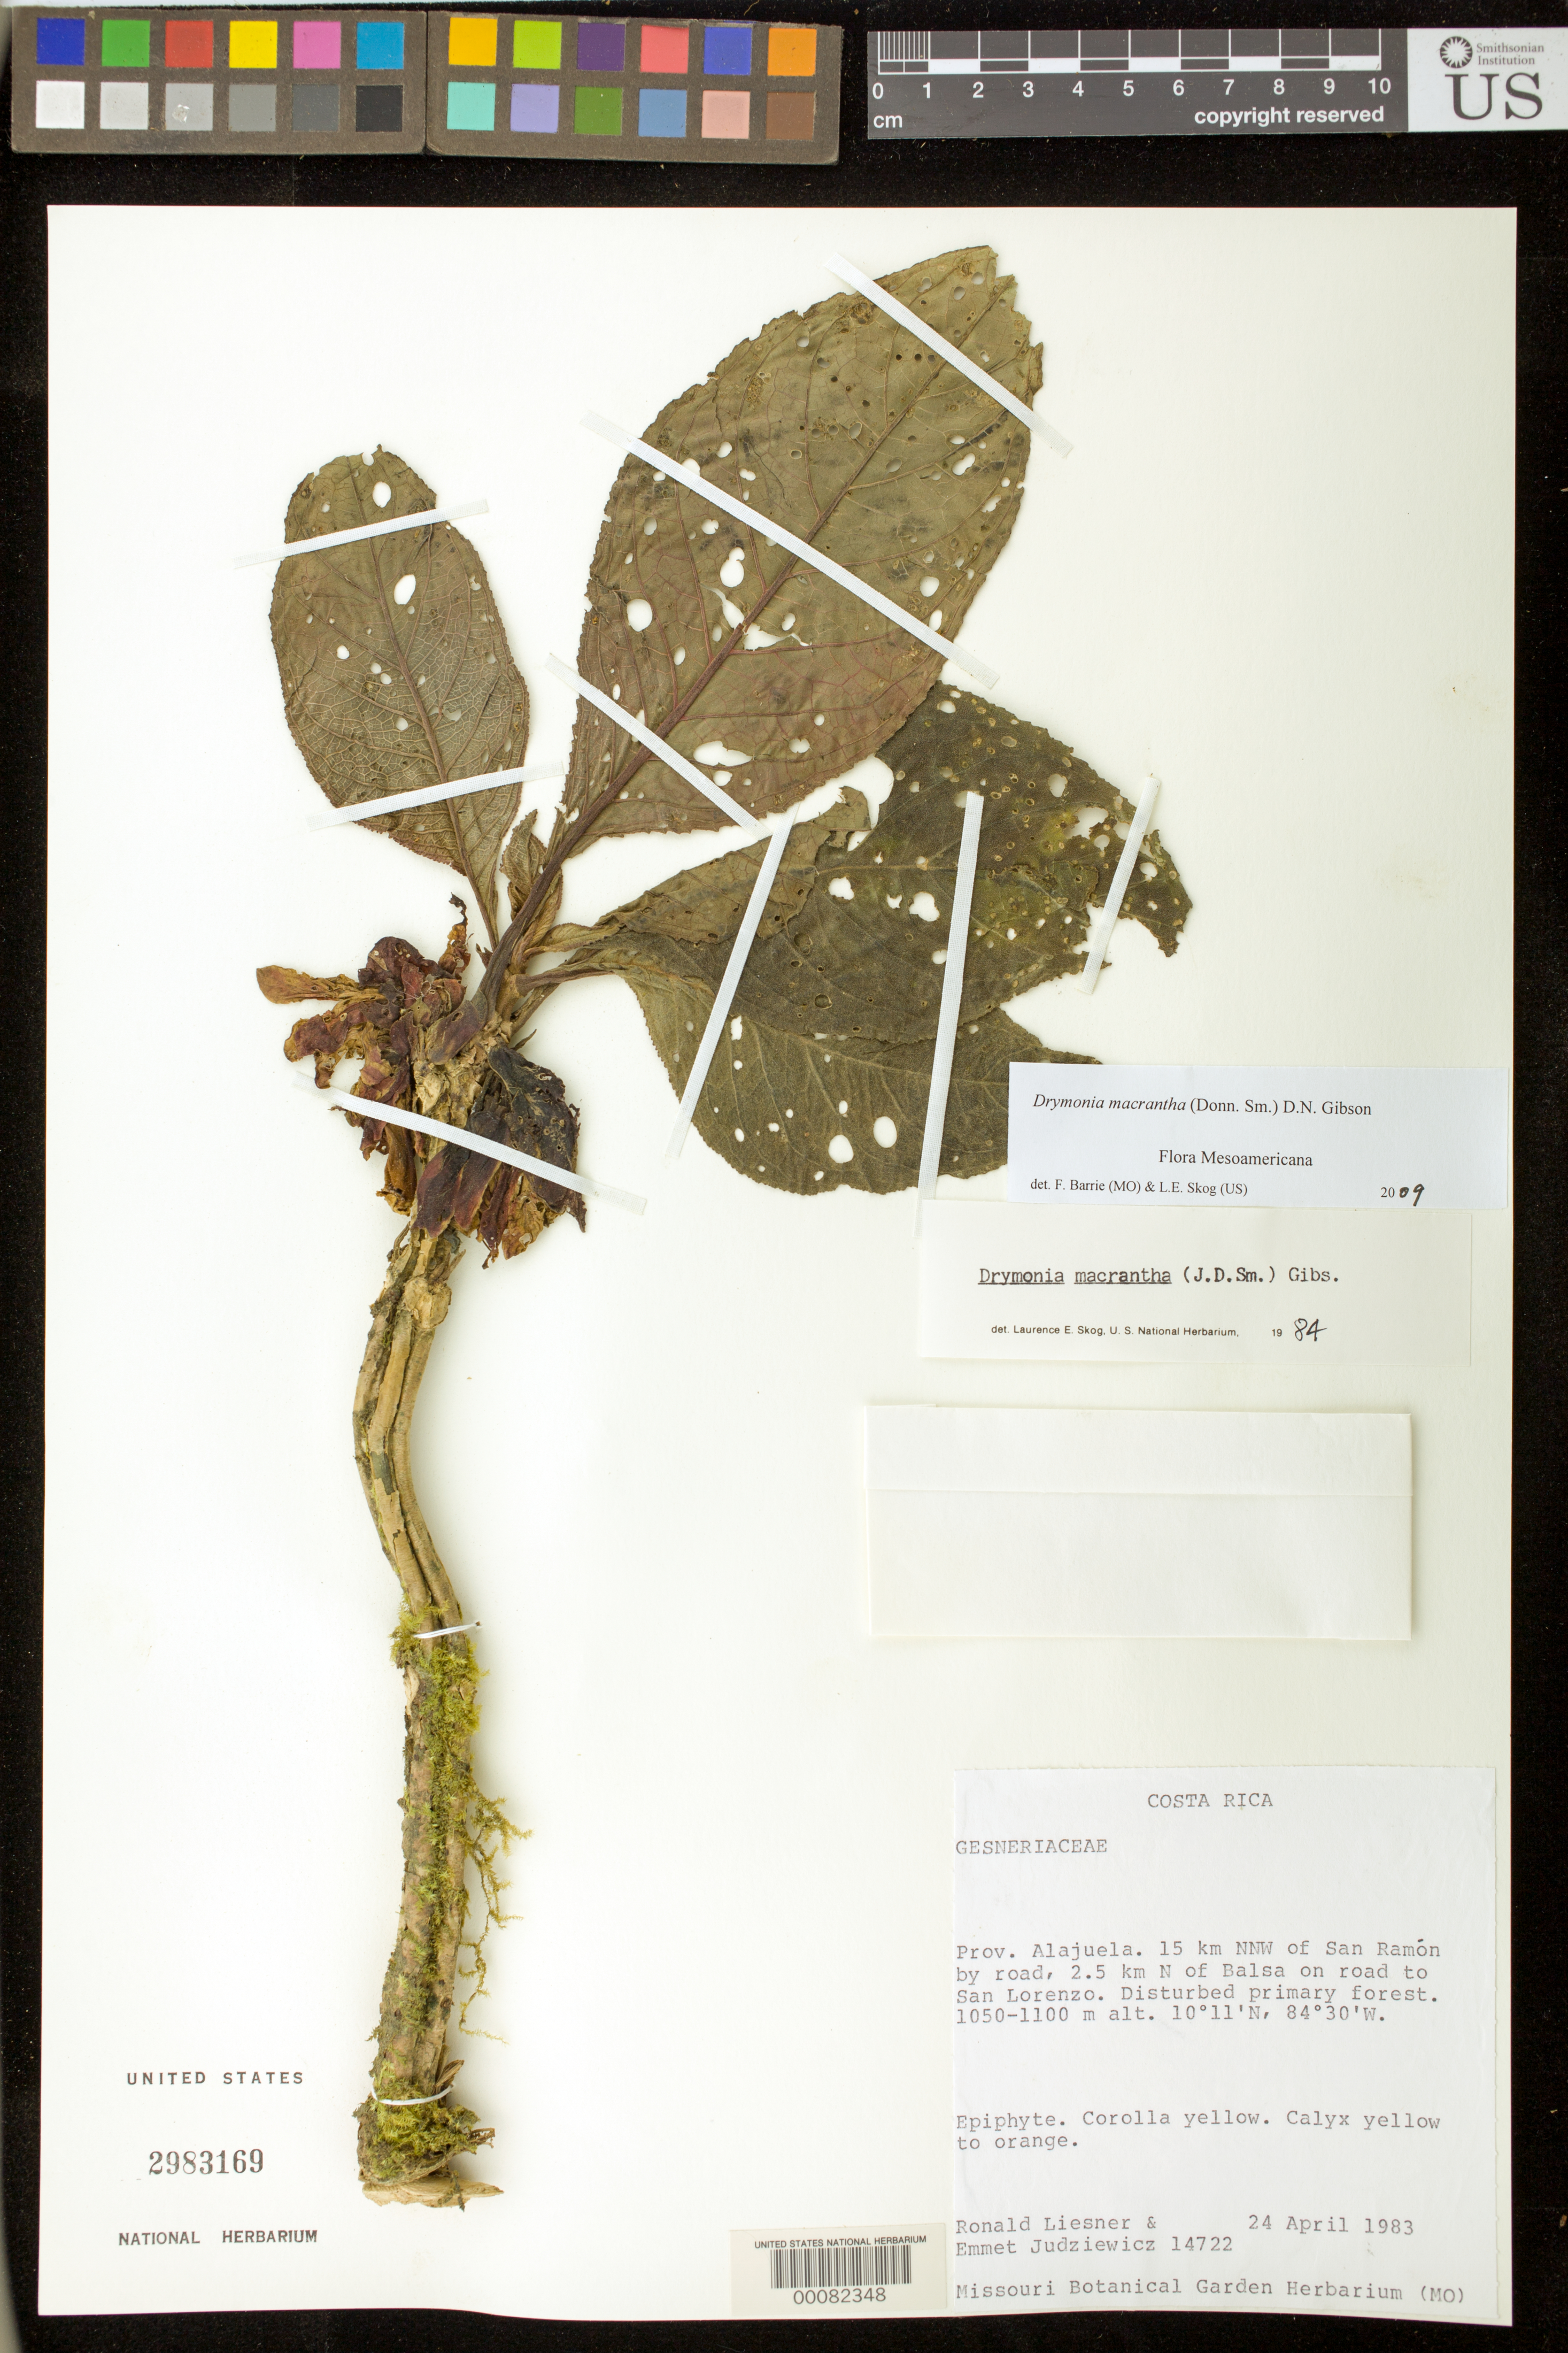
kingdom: Plantae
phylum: Tracheophyta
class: Magnoliopsida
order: Lamiales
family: Gesneriaceae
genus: Drymonia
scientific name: Drymonia macrantha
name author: (Donn. Sm.) D.N. Gibson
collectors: R. L. Liesner & E. J. Judziewicz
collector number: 14722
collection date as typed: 24 Apr 1983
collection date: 1983-04-24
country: Costa Rica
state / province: Alajuela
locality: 15 km NNW of San Ramon by road, 2.5 km N of Balsa on road to San Lorenzo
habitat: Disturbed primary forest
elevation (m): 1050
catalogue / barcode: US 2983169